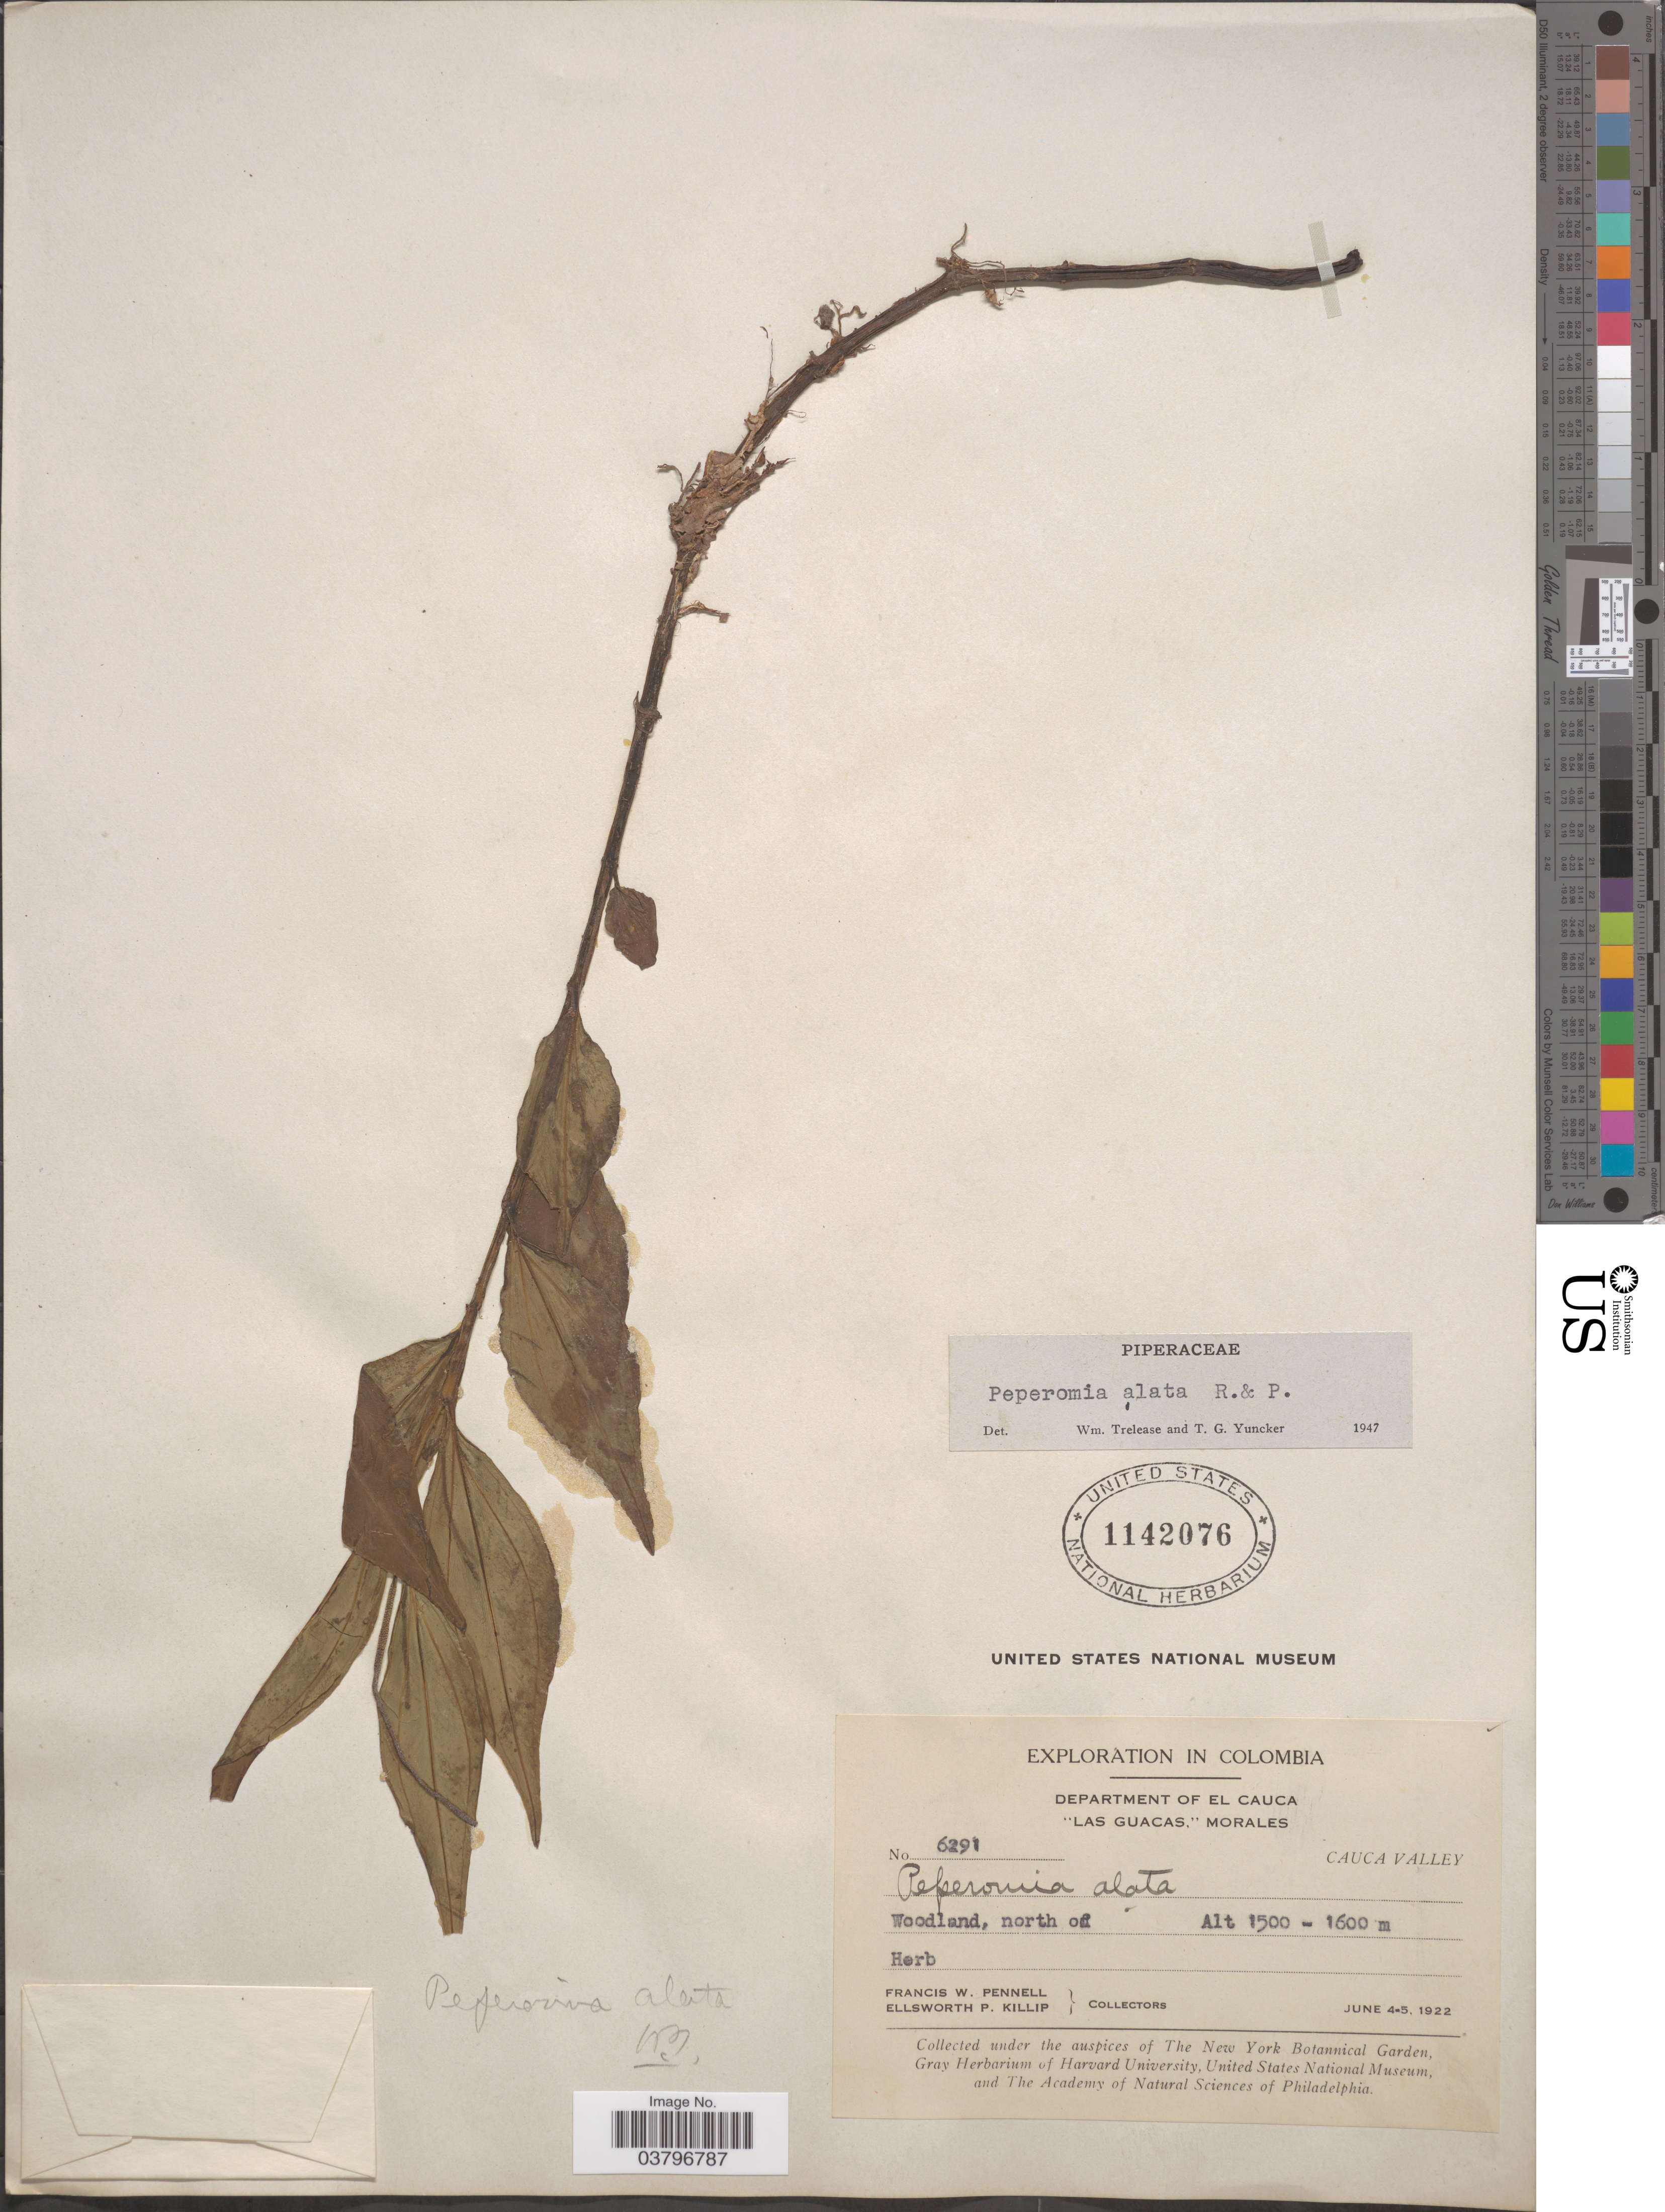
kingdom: Plantae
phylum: Tracheophyta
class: Magnoliopsida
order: Piperales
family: Piperaceae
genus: Peperomia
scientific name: Peperomia alata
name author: Ruiz & Pav.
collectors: F. W. Pennell & E. P. Killip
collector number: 6291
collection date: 1922-06-04/1922-06-05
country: Colombia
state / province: Cauca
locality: Department of El Cauca. "Las Guacas," Morales. Cauca Valley.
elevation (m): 1500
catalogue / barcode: US 1142076